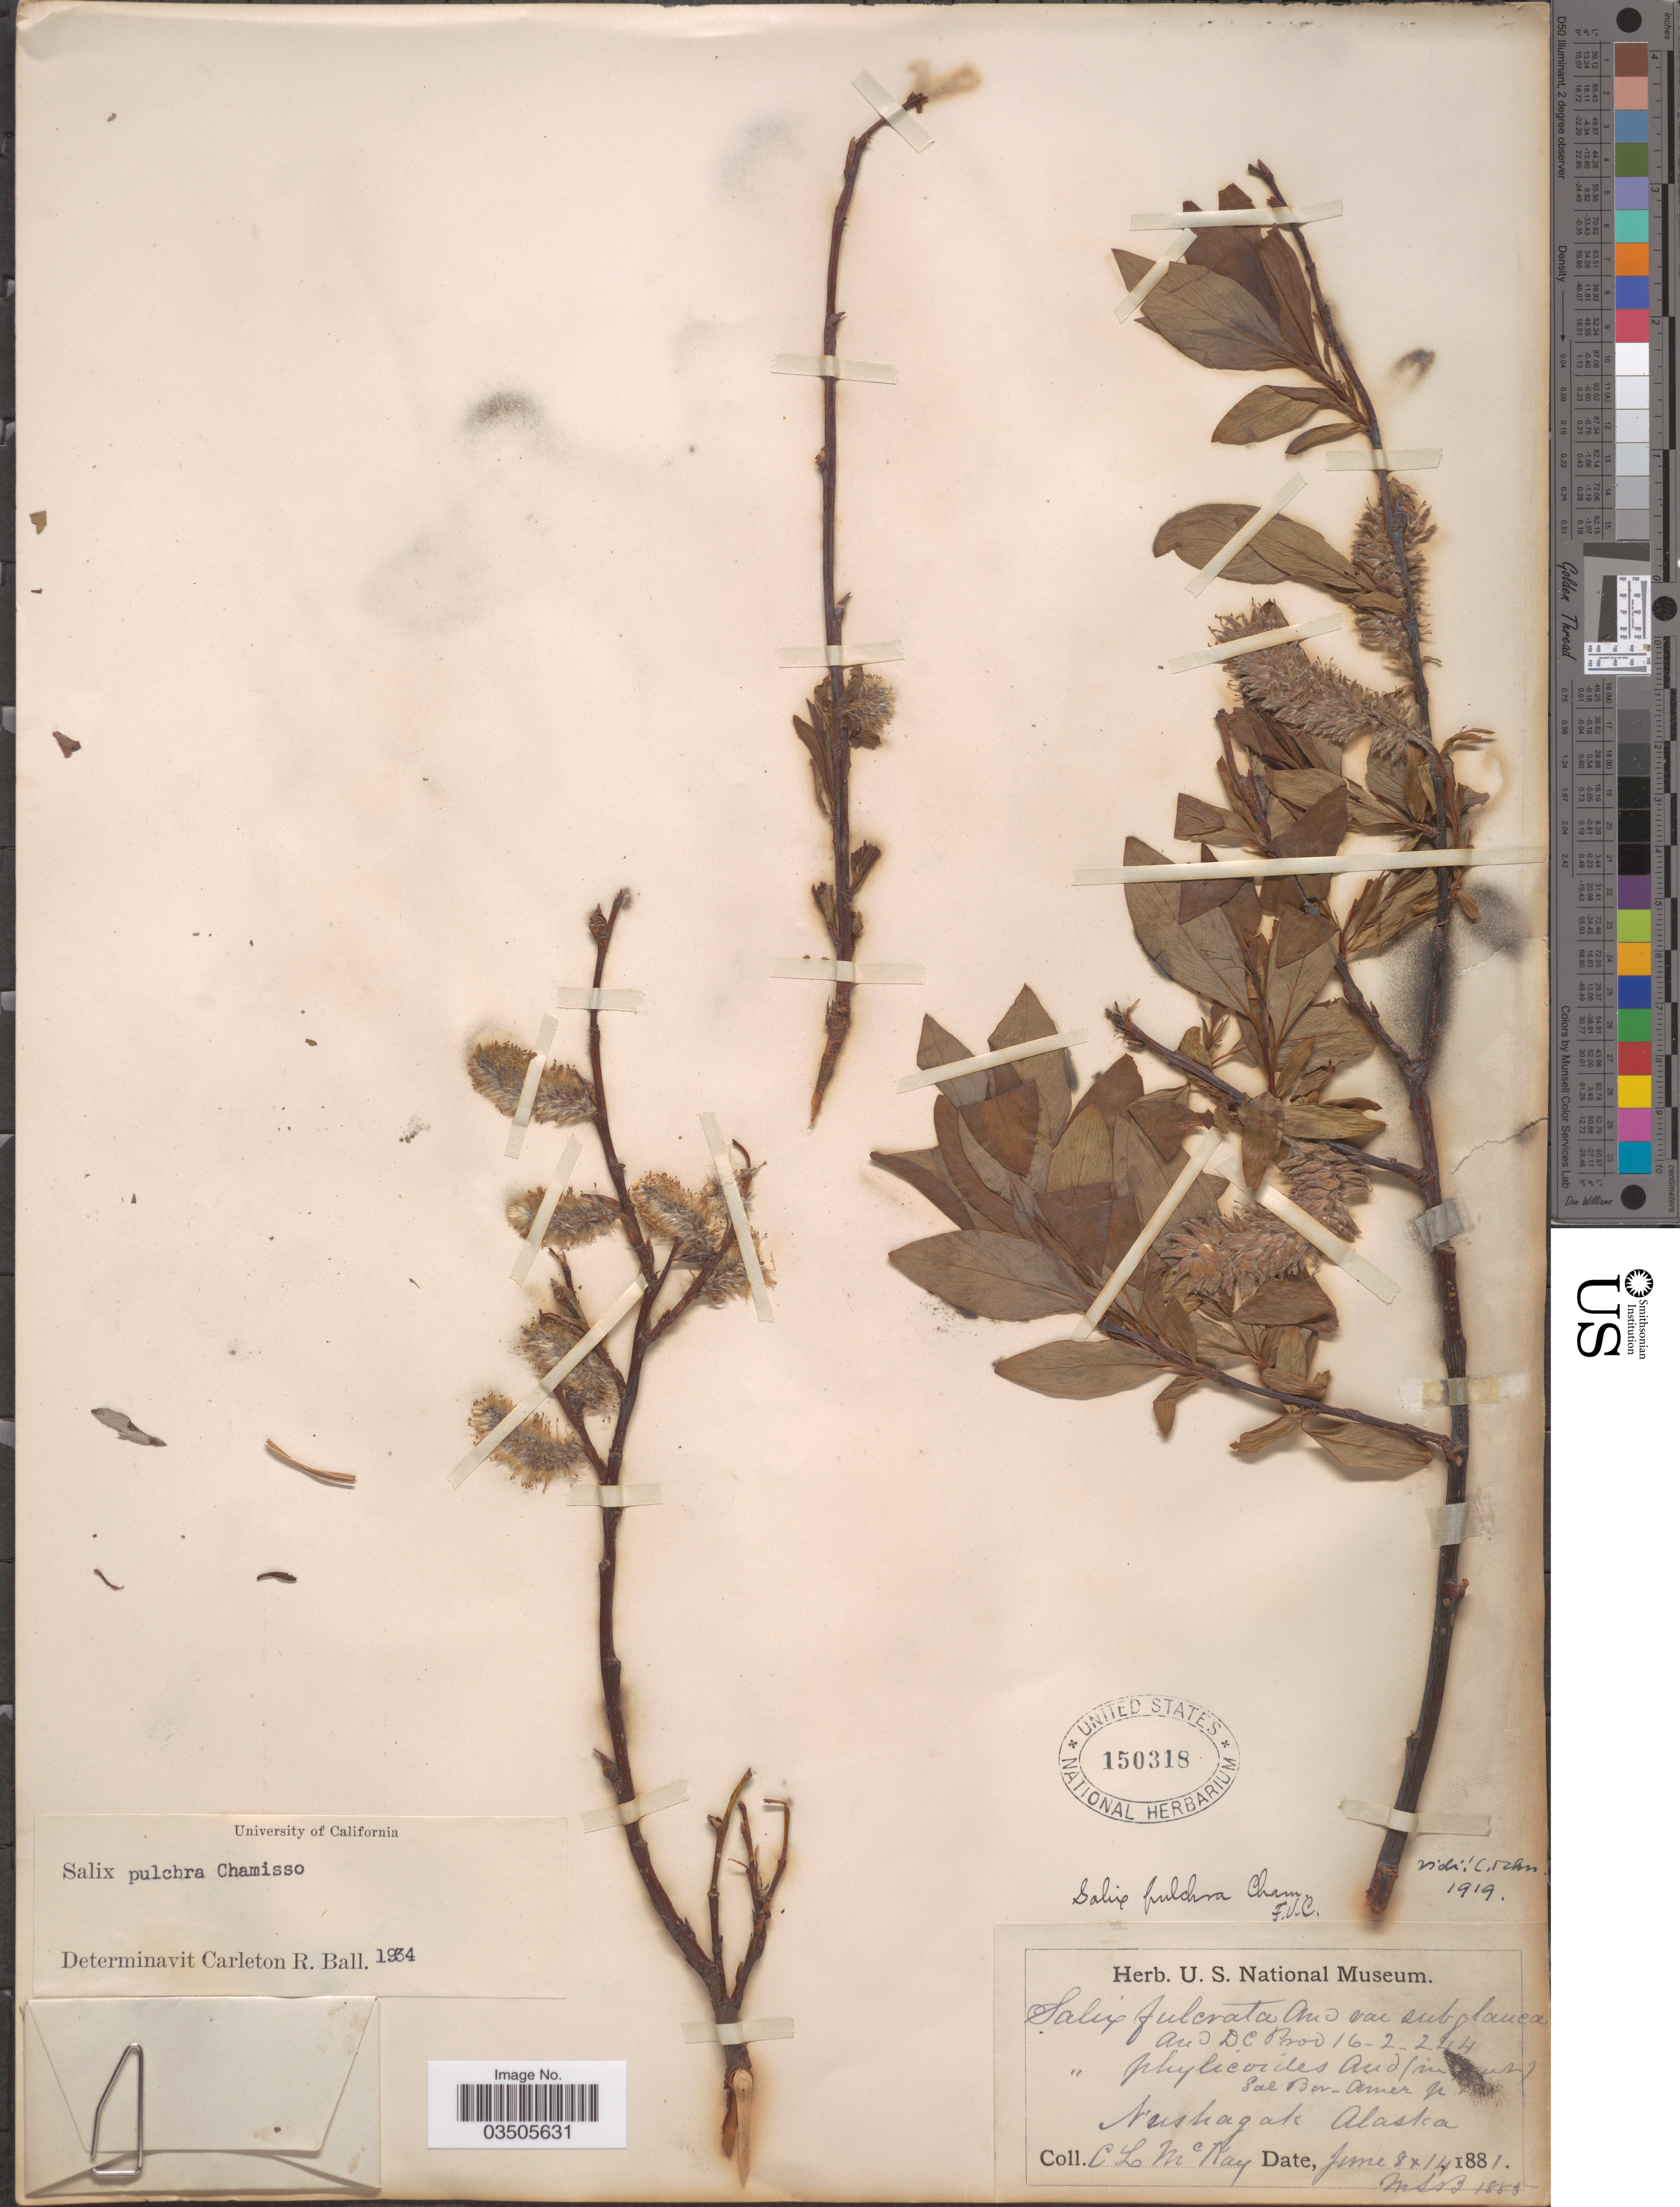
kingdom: Plantae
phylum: Tracheophyta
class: Magnoliopsida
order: Malpighiales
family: Salicaceae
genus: Salix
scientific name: Salix pulchra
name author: Cham.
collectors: C. McKay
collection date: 1881-06-08/1881-06-14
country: United States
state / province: Alaska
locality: Nushagak.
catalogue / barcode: US 150318